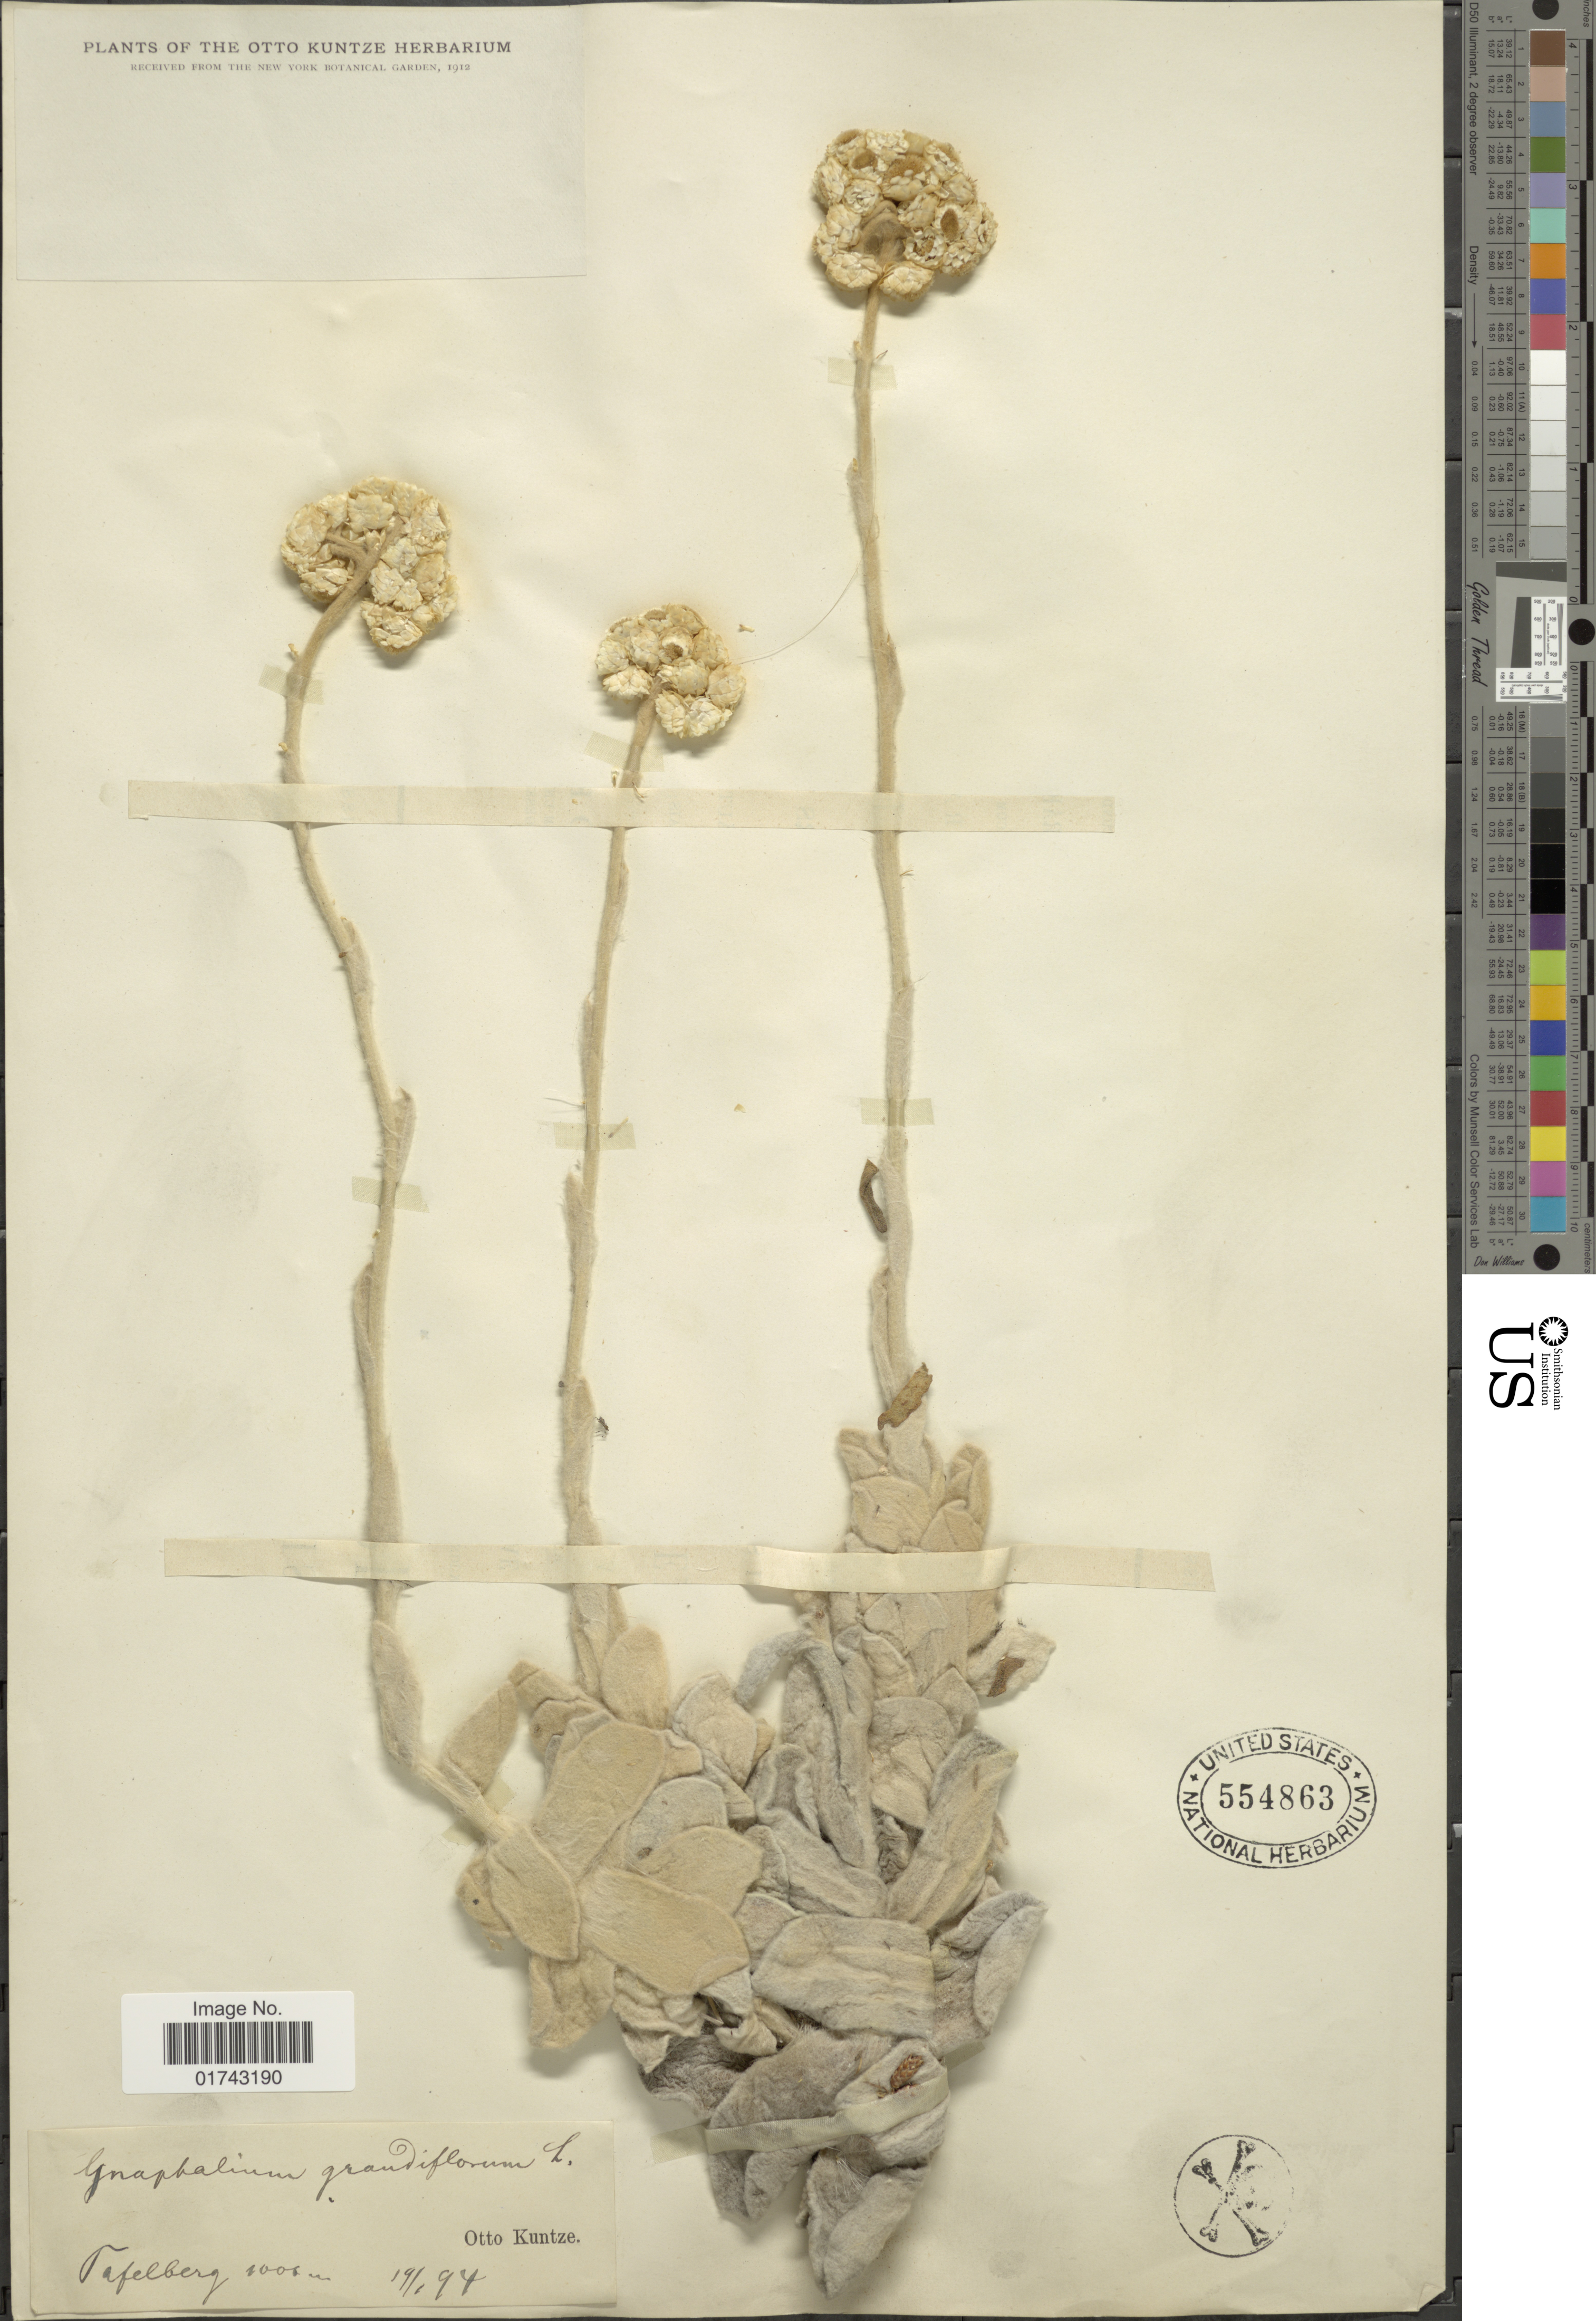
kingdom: Plantae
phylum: Tracheophyta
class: Magnoliopsida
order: Asterales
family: Asteraceae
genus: Helichrysum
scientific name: Helichrysum grandiflorum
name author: (L.) D. Don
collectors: C.E.O. Kuntze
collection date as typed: Transcribed d/m/y: 19/1/94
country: South Africa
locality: Tafelberg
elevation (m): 1000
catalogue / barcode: US 554863